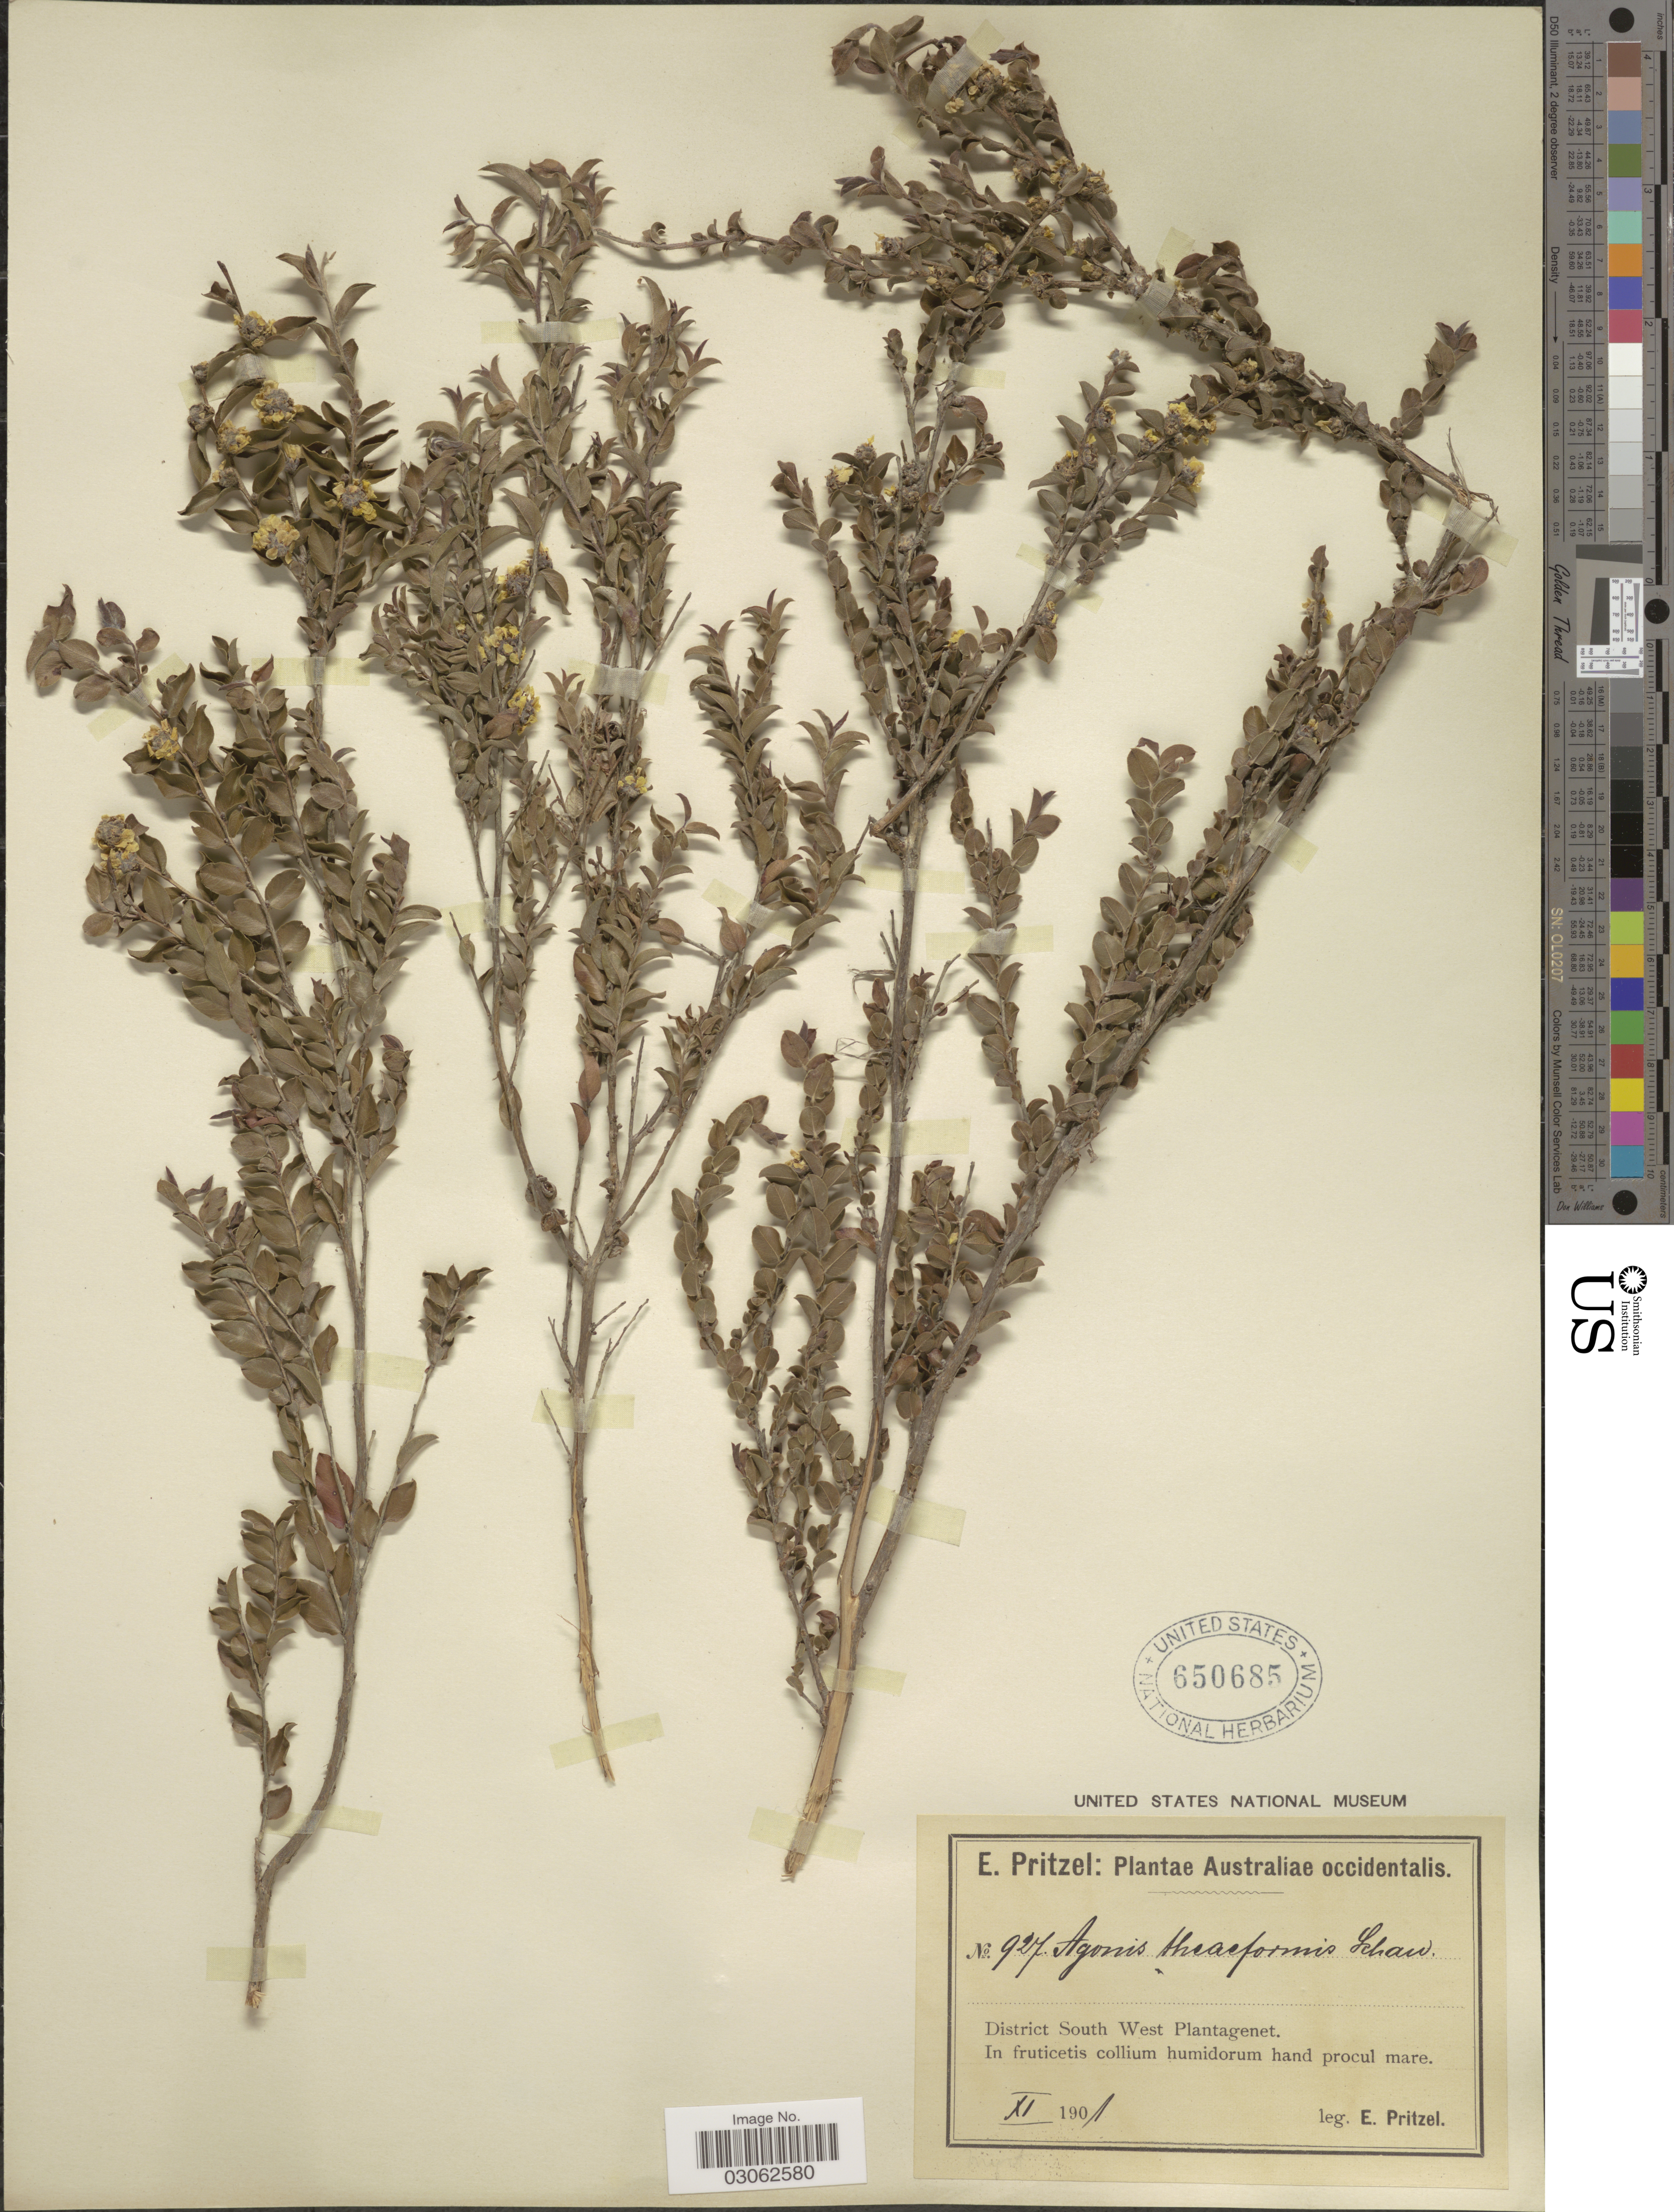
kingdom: Plantae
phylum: Tracheophyta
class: Magnoliopsida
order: Myrtales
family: Myrtaceae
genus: Agonis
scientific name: Agonis theiformis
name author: Schauer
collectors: E. G. Pritzel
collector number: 927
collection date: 1901-11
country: Australia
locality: Australiae occidentalis. District South West Plantagenet.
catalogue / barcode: US 650685